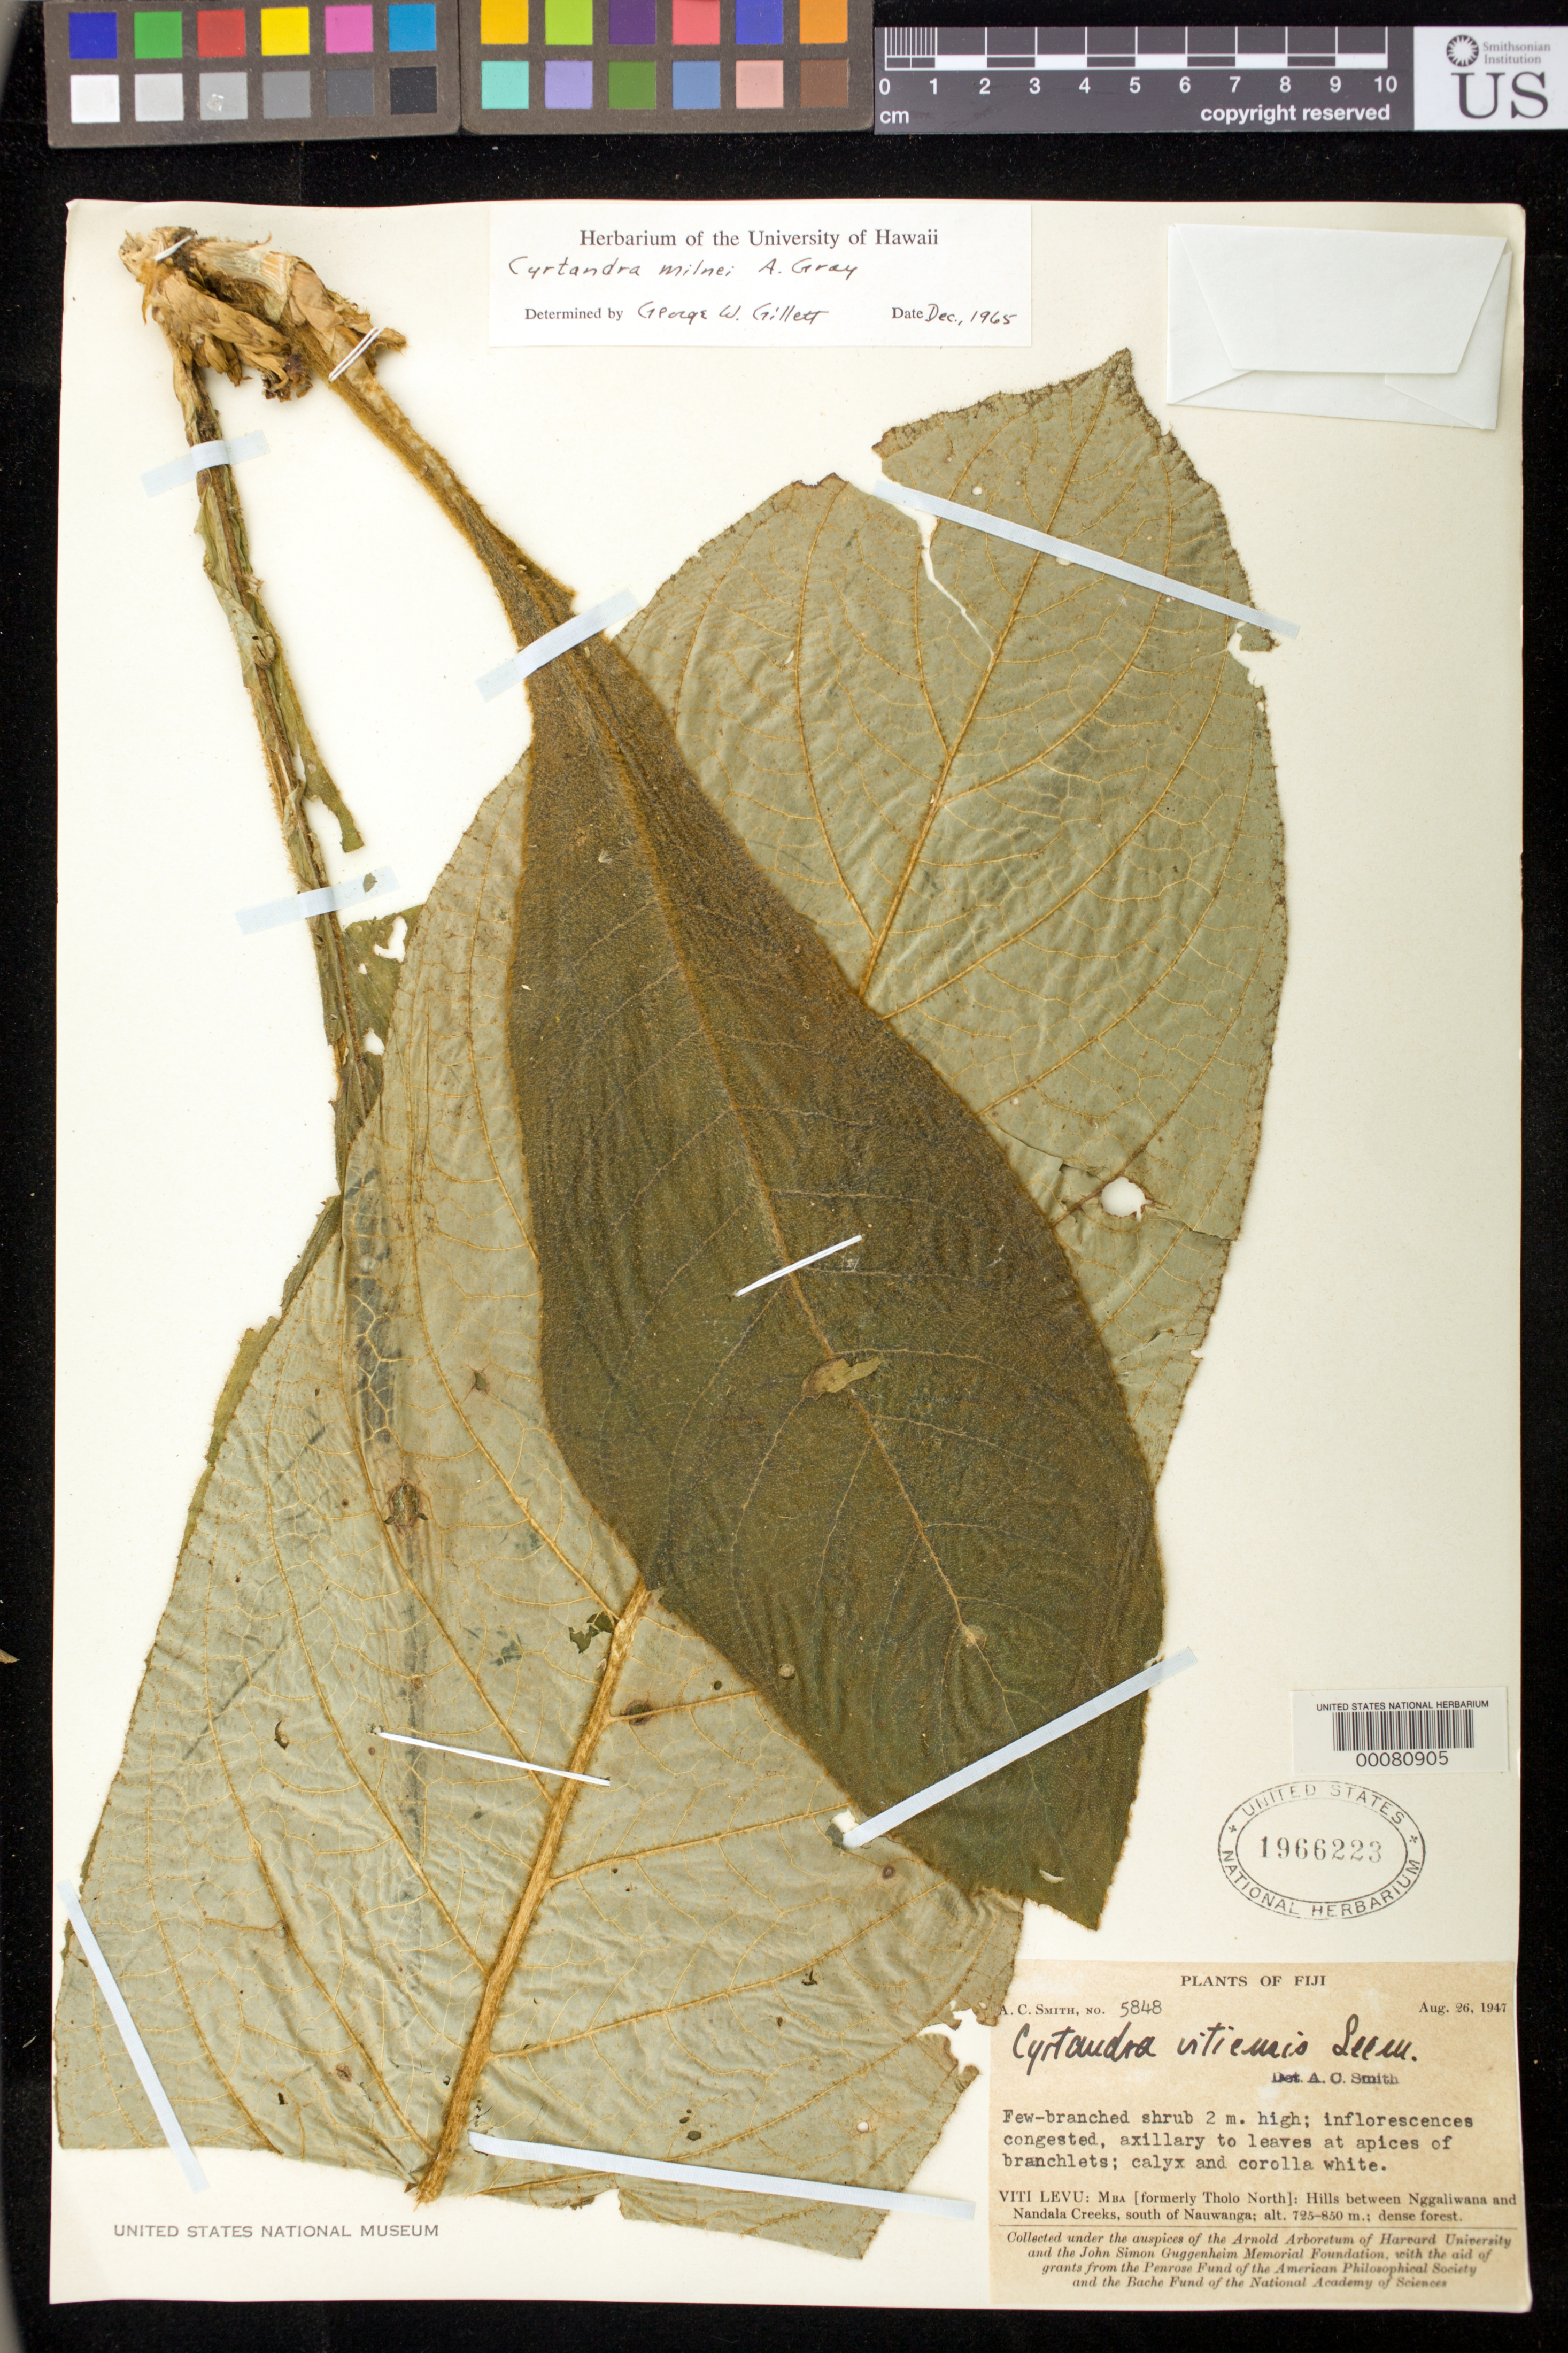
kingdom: Plantae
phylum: Tracheophyta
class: Magnoliopsida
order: Lamiales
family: Gesneriaceae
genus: Cyrtandra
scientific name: Cyrtandra milnei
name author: Seem. ex A. Gray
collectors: A. C. Smith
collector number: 5848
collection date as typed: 26 Aug 1947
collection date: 1947-08-26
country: Fiji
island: Viti Levu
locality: Mba Ýformerly tholo north¨, hills between nggaliwana and nandala creeks, s of nauwanga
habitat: Dense forest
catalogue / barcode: US 1966223